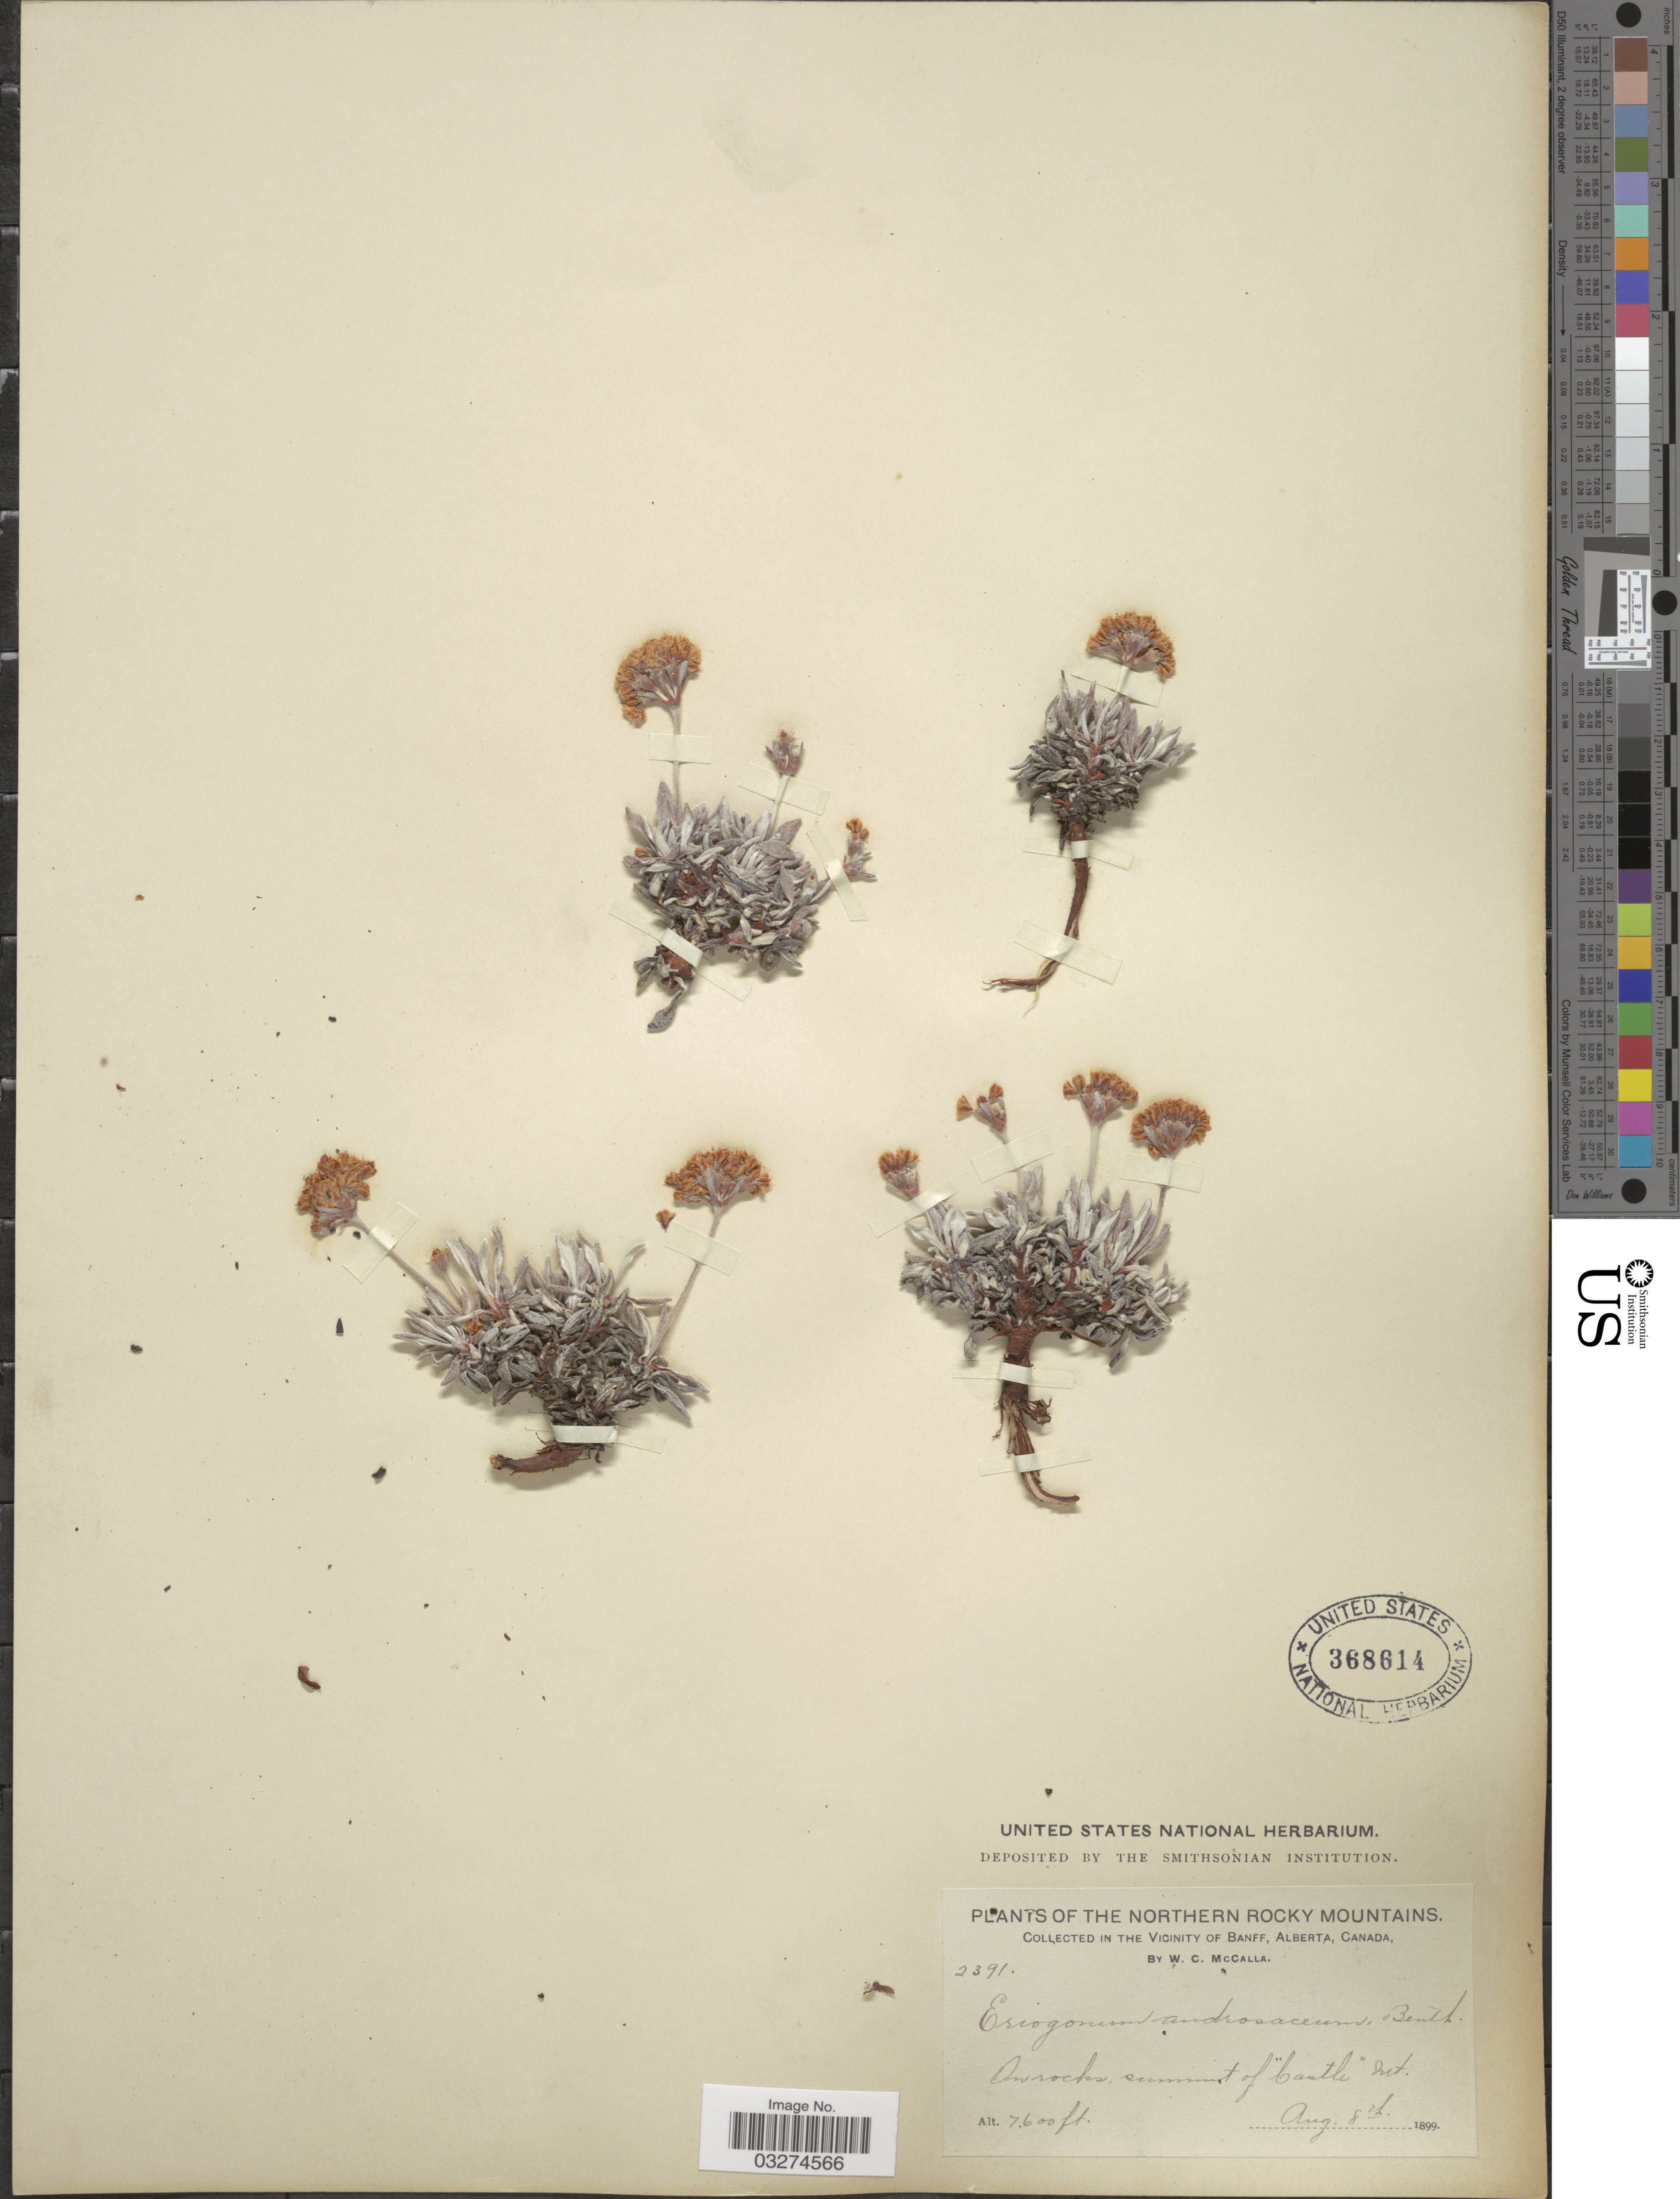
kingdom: Plantae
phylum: Tracheophyta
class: Magnoliopsida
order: Caryophyllales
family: Polygonaceae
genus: Eriogonum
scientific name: Eriogonum androsaceum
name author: Benth.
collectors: W. McCalla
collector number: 2391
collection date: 1899-08-08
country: Canada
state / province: Alberta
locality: Northern Rocky Mountains. In the vicinity of Banff. On rocks, summit of "Castle" Mt.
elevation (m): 2316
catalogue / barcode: US 368614